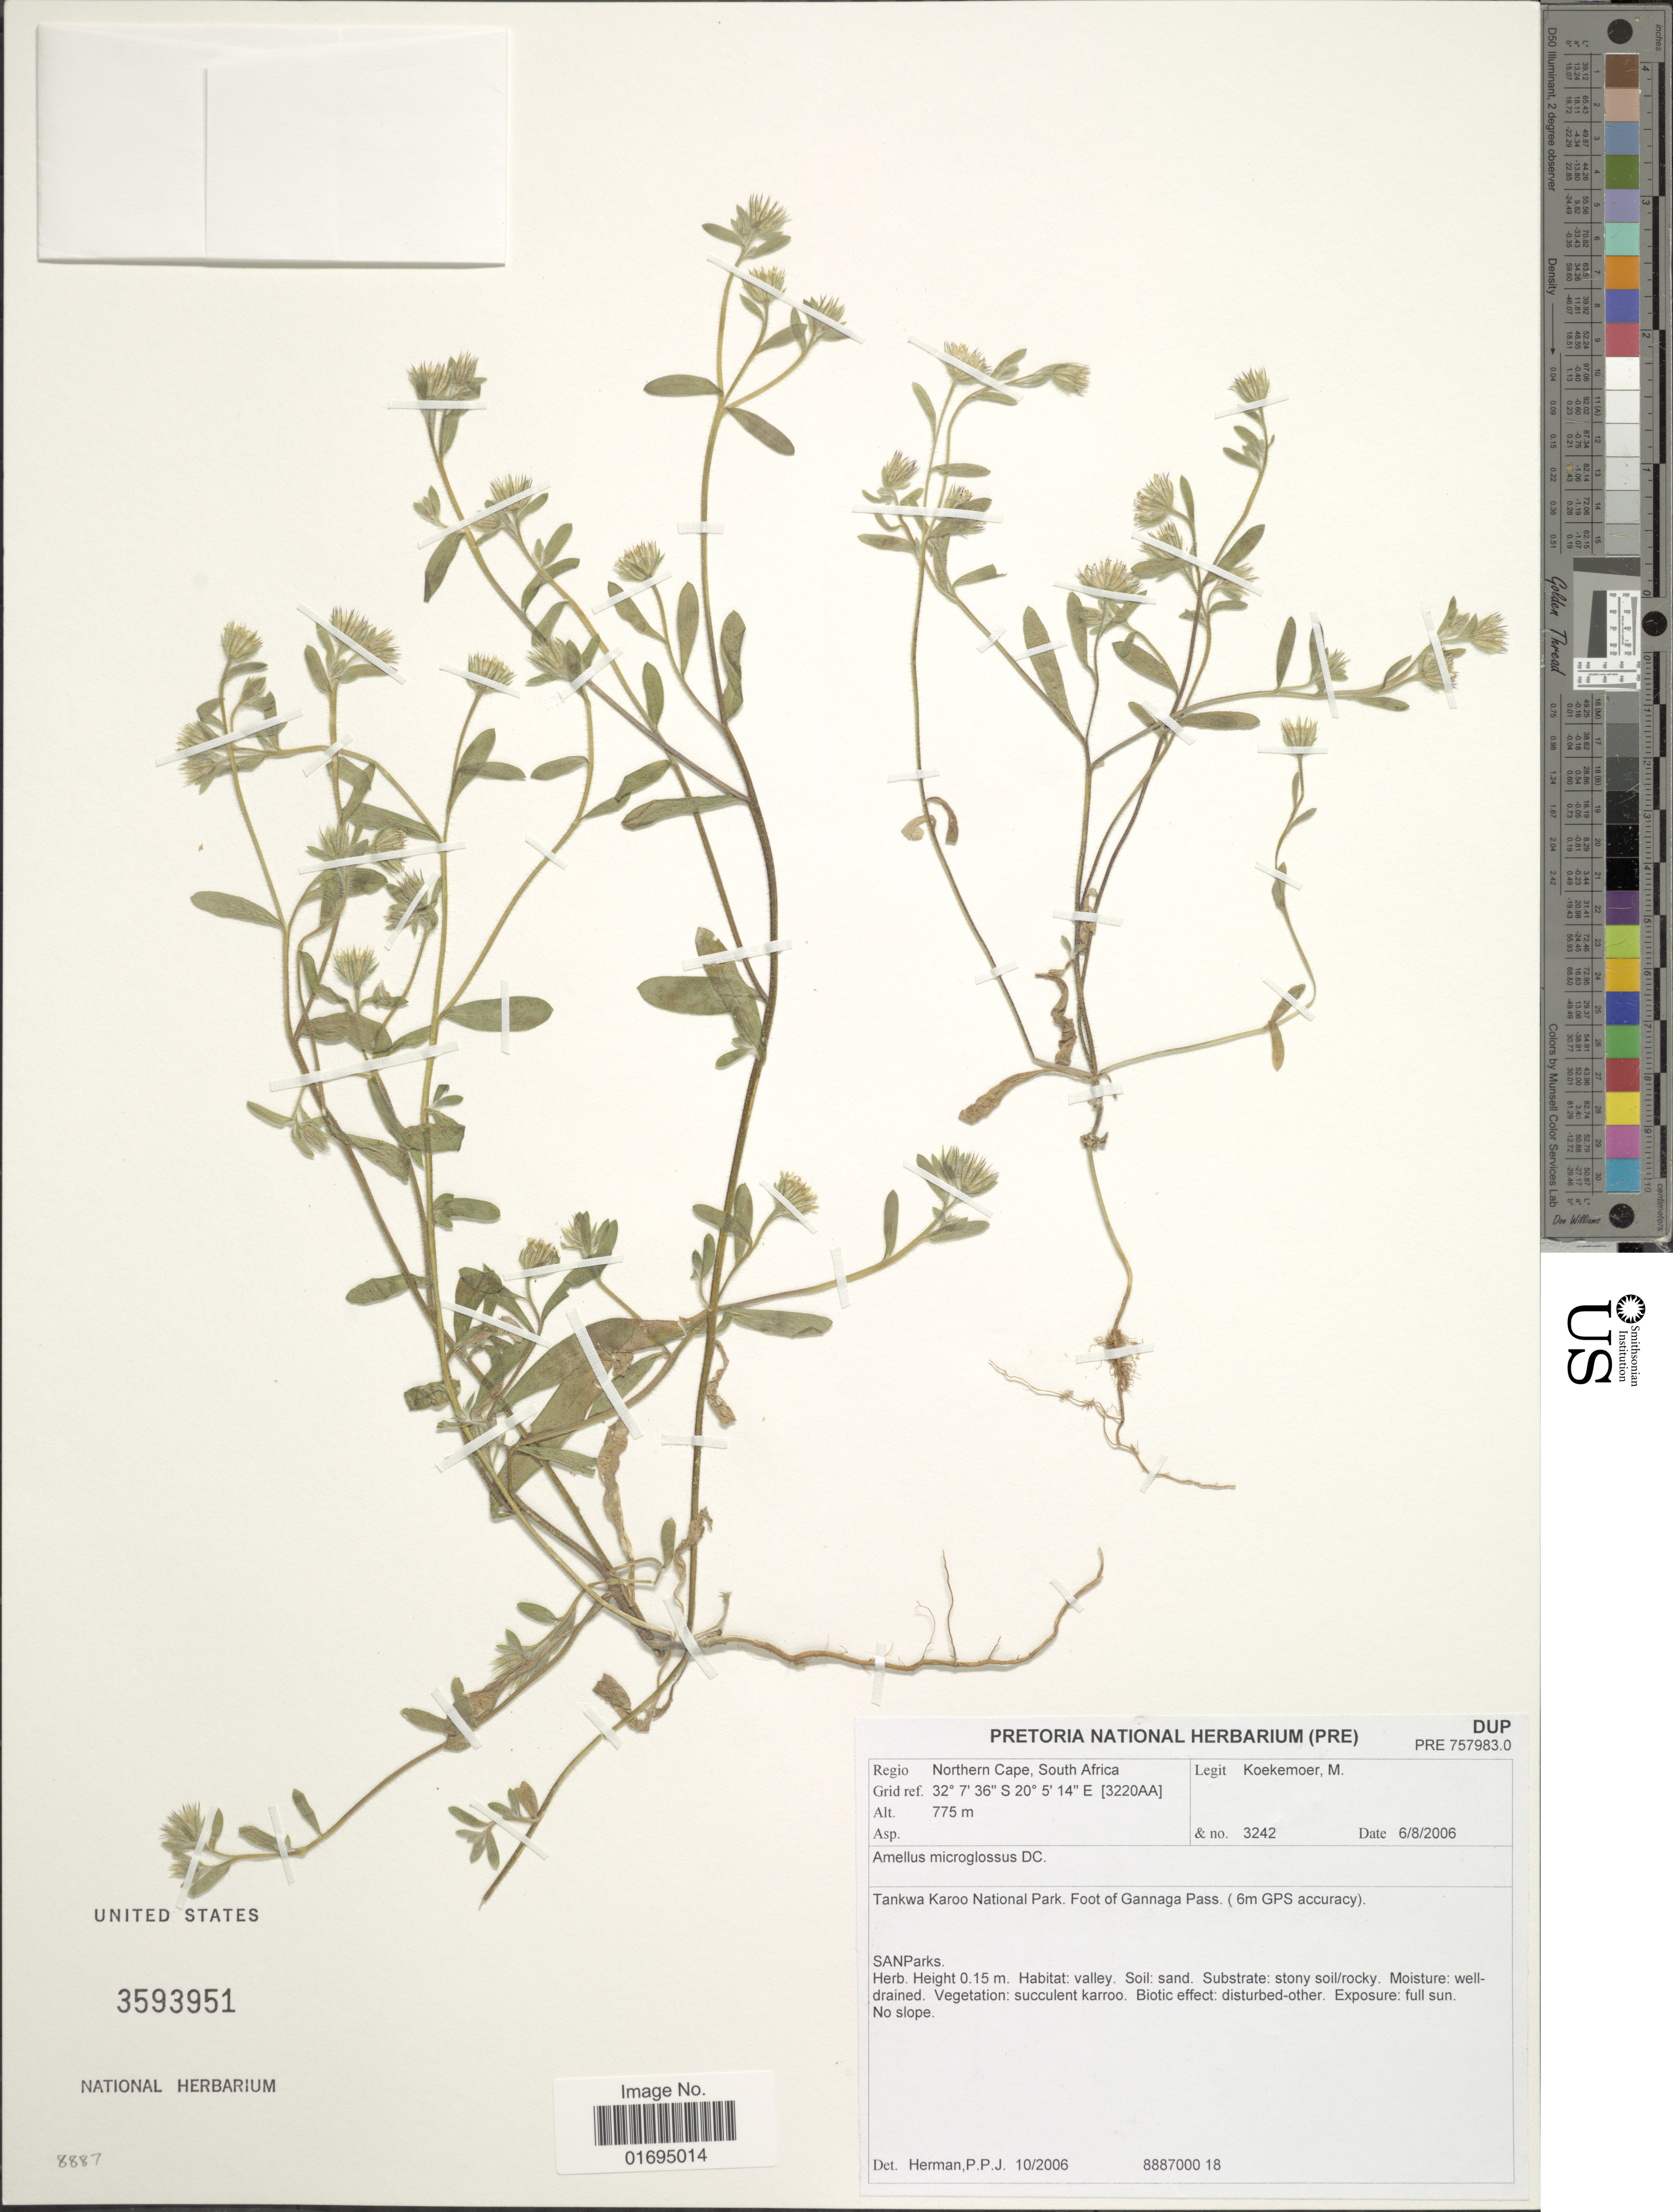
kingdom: Plantae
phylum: Tracheophyta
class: Magnoliopsida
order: Asterales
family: Asteraceae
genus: Amellus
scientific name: Amellus microglossus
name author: DC.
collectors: M. Koekemoer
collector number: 3242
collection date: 2006-08-06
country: South Africa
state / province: Northern Cape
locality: Tankwa Karoo National Park, Foot of Gannaga Pass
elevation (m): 775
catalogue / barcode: US 3593951